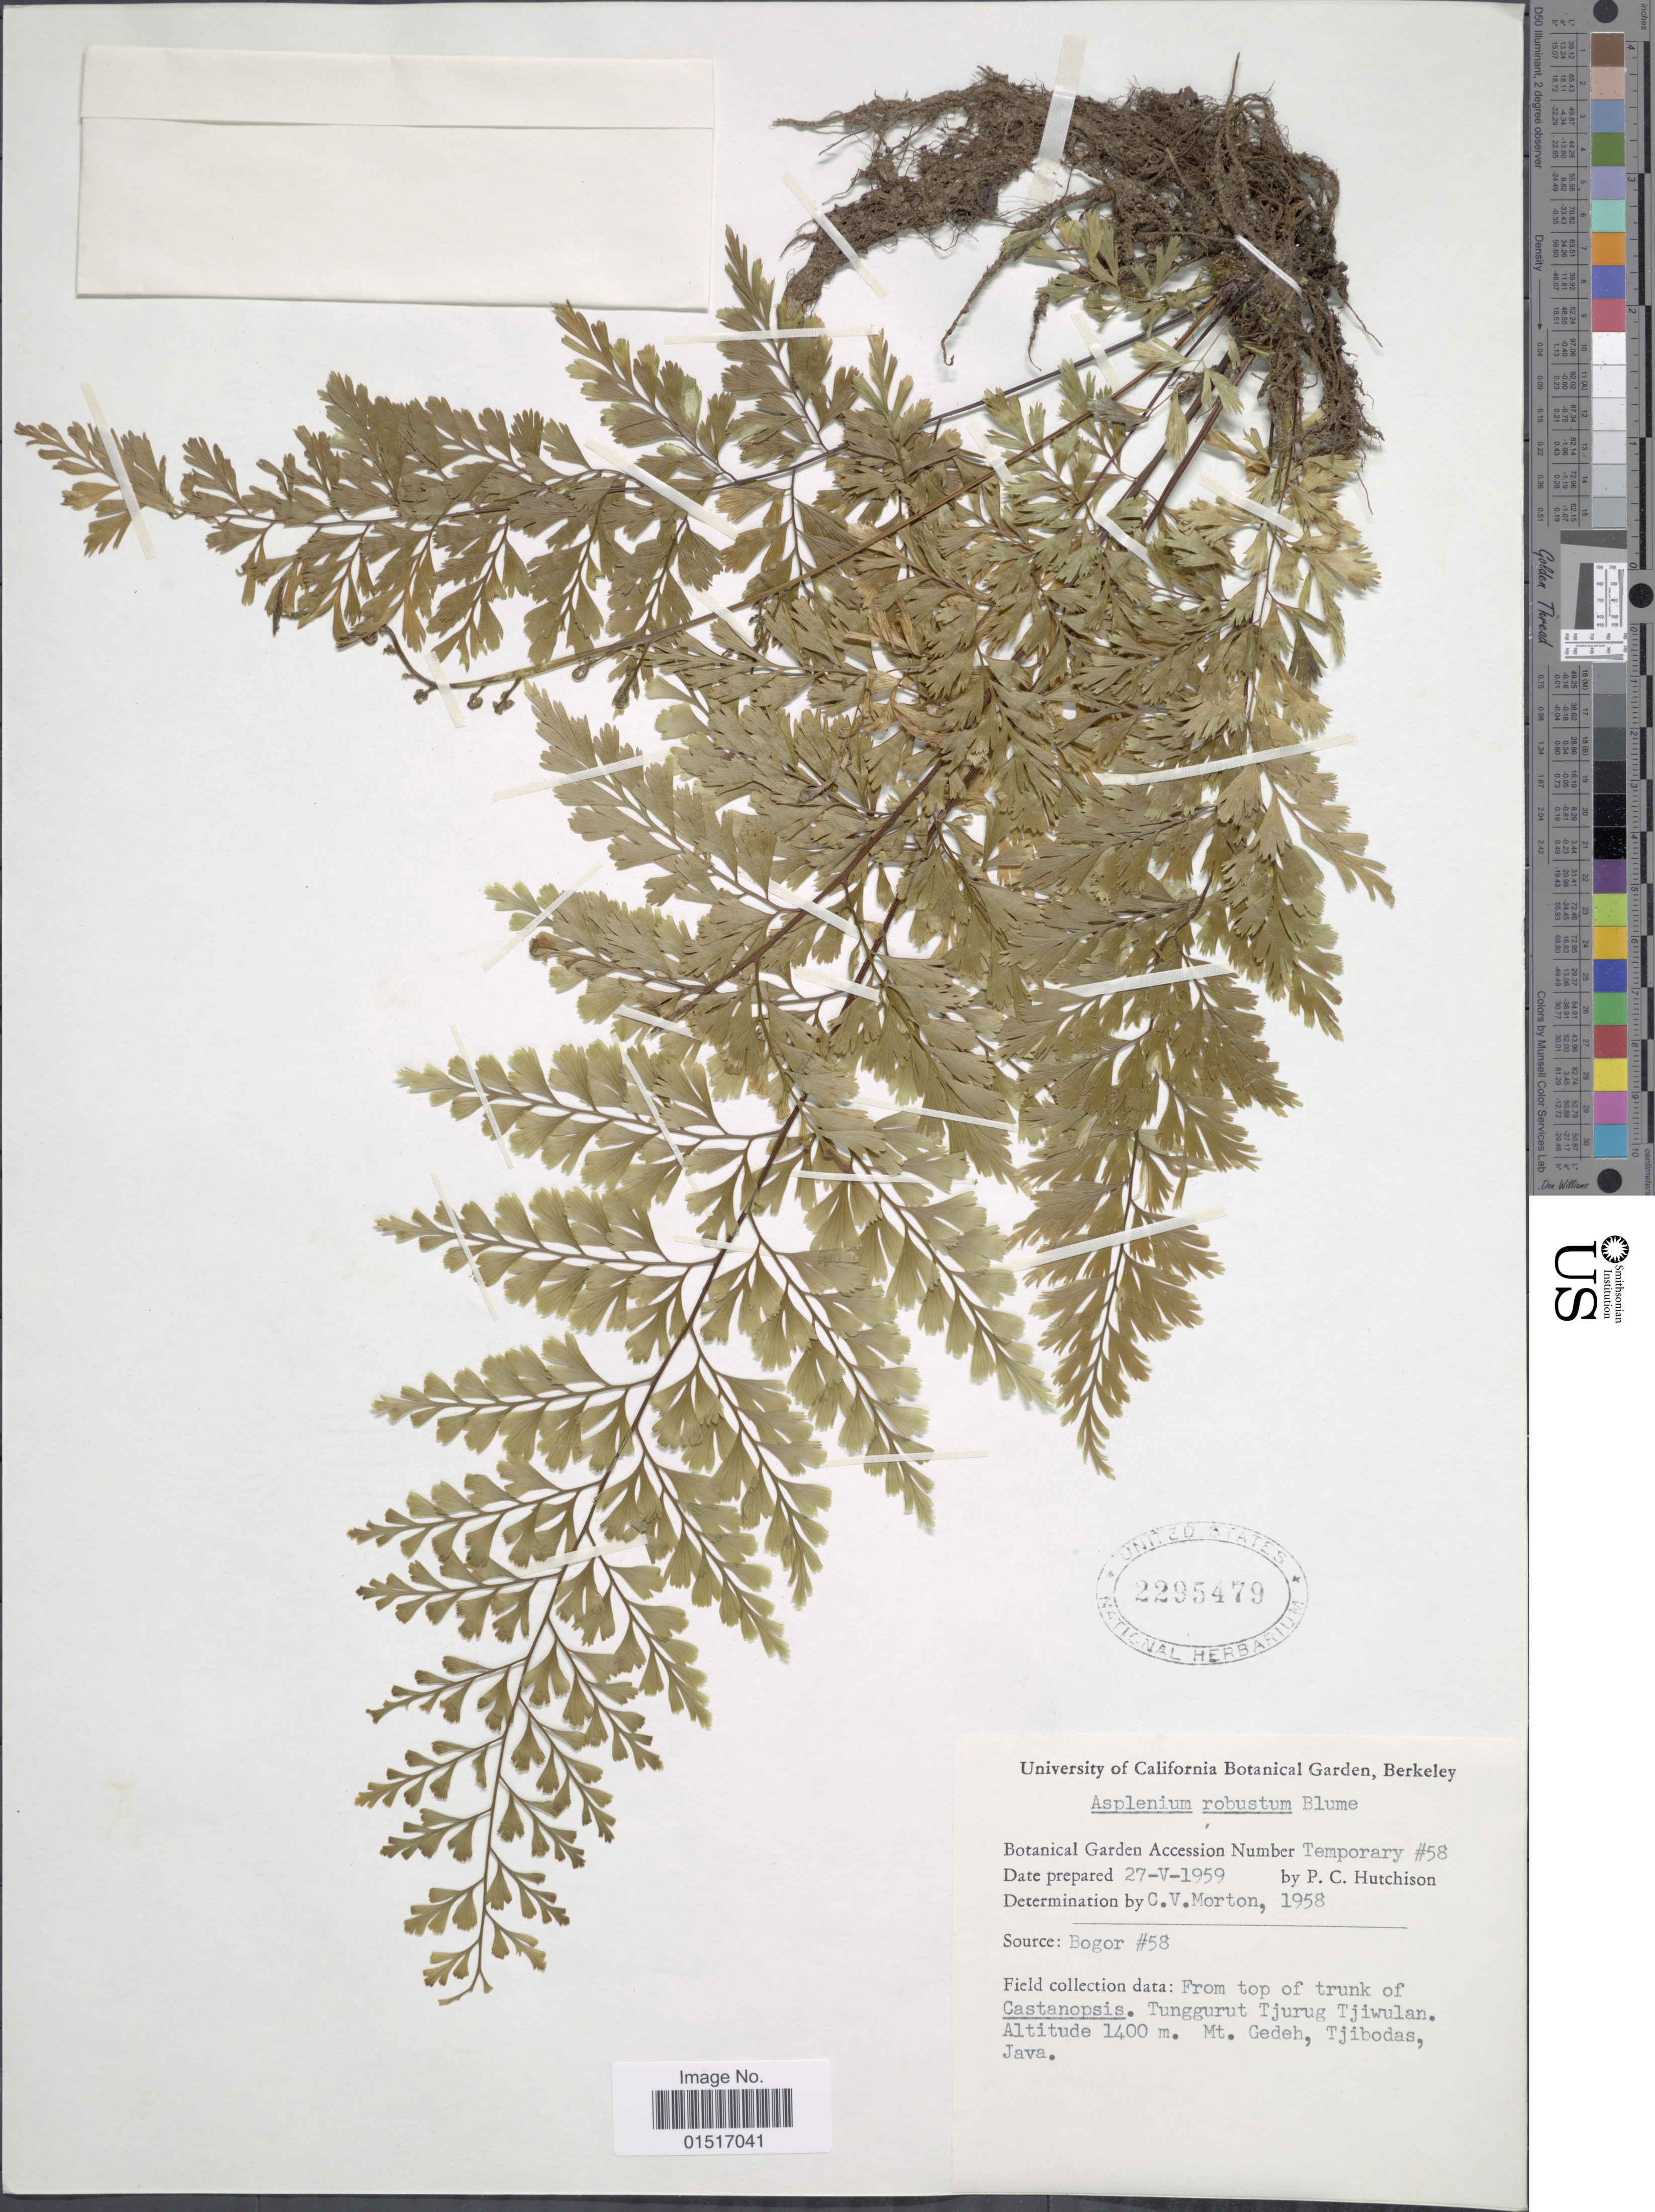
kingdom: Plantae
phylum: Tracheophyta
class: Polypodiopsida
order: Polypodiales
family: Aspleniaceae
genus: Asplenium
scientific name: Asplenium robustum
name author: Blume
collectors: P. C. Hutchison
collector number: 58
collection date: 1959-05-27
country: United States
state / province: California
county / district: Alameda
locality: University of California Botanical Garden, Berkeley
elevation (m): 1400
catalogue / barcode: US 2295479